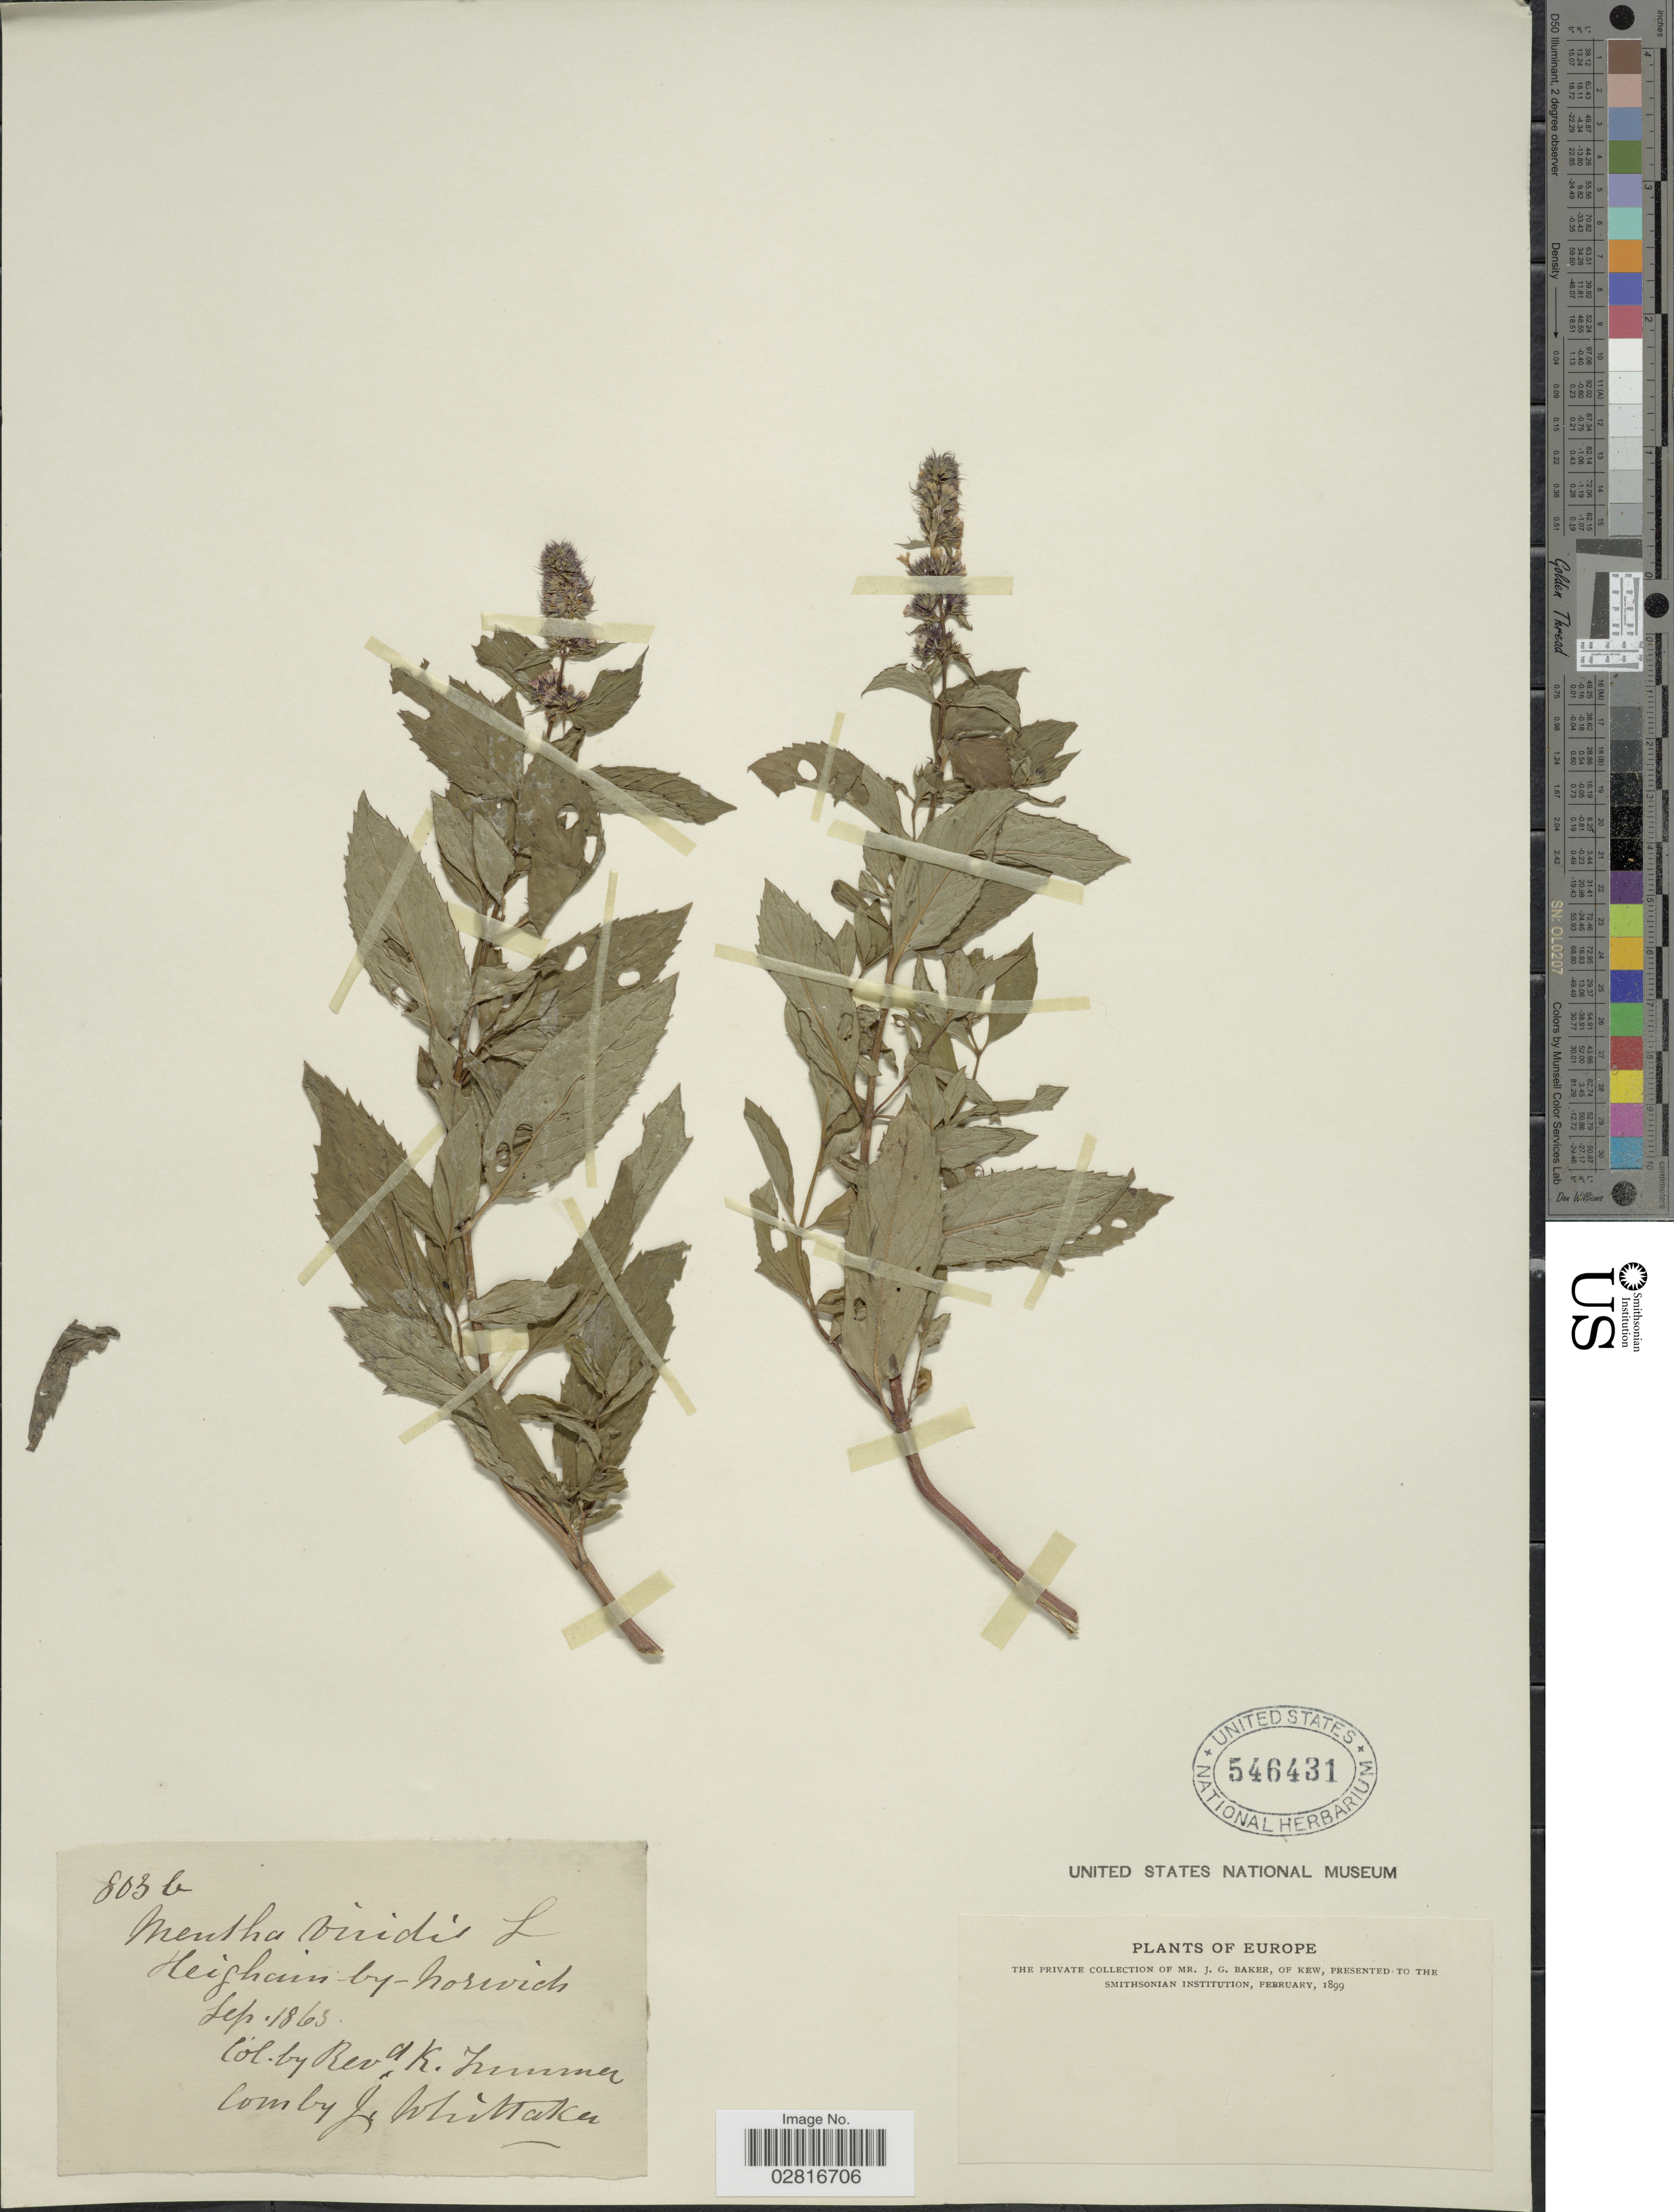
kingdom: Plantae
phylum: Tracheophyta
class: Magnoliopsida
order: Lamiales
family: Lamiaceae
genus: Mentha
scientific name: Mentha spicata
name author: L.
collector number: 803b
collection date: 1865-09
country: United Kingdom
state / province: England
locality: Europe. Heigham-by-Norwich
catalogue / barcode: US 546431